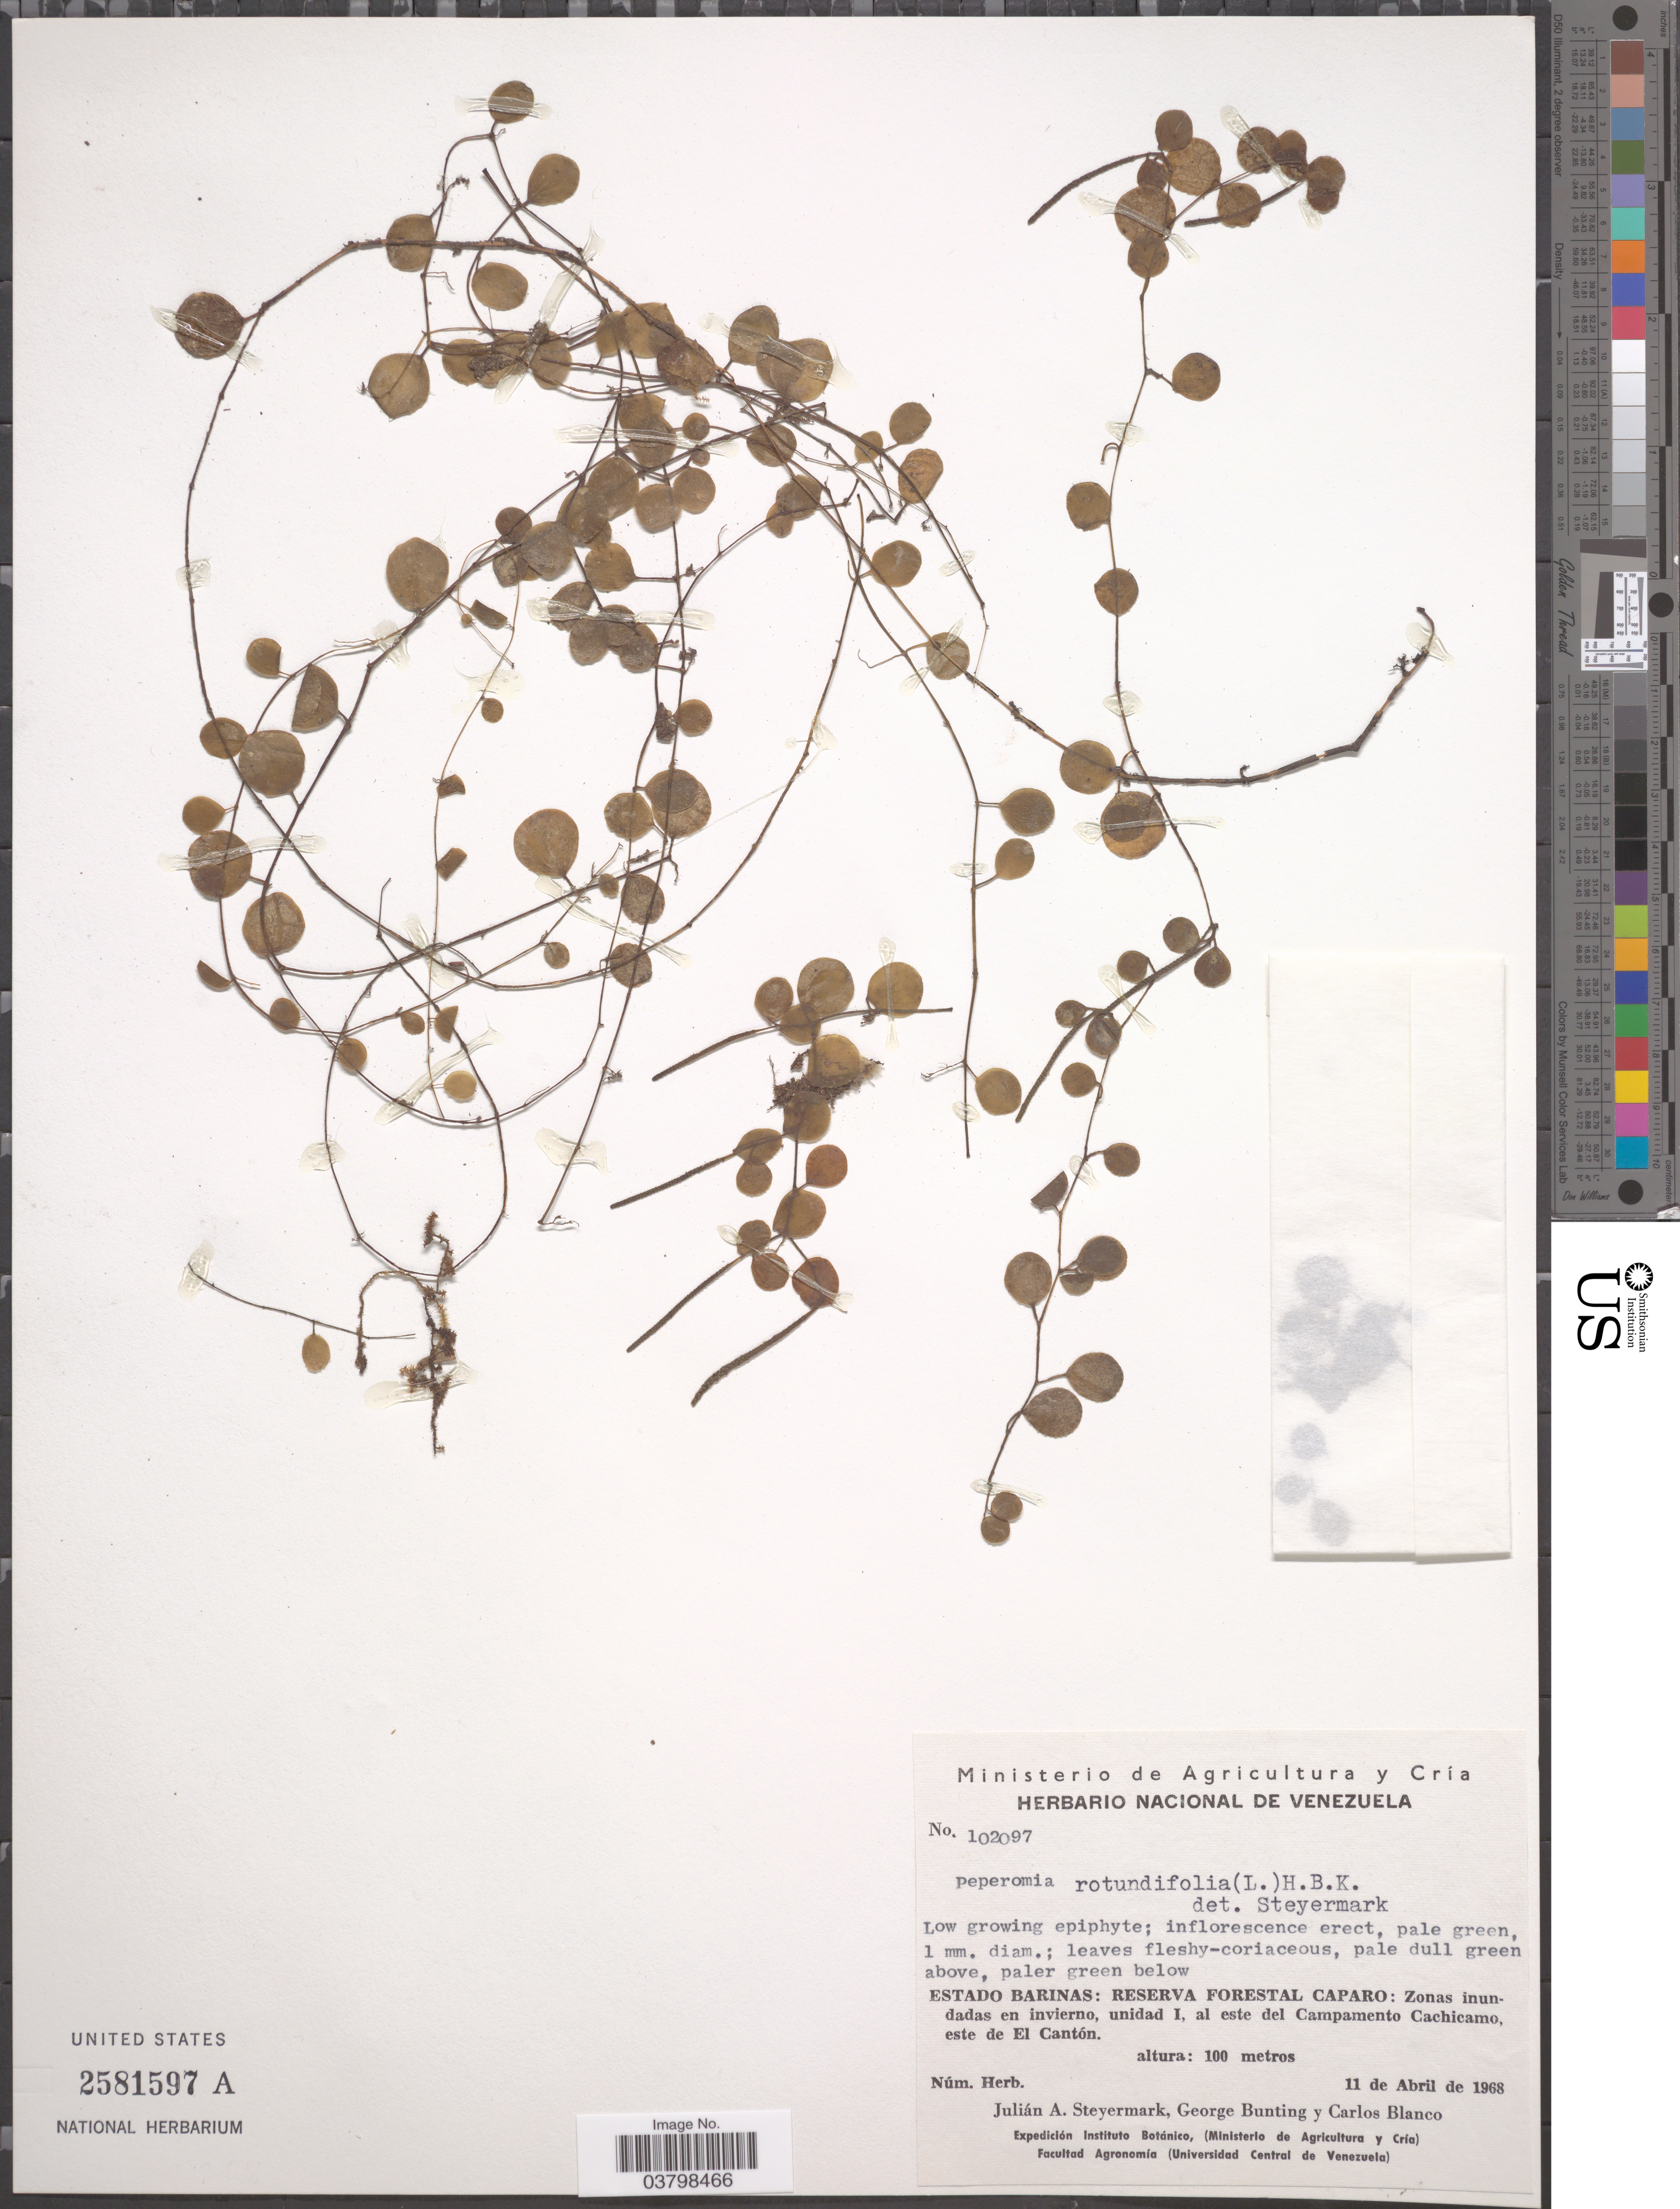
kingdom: Plantae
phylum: Tracheophyta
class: Magnoliopsida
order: Piperales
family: Piperaceae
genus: Peperomia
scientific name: Peperomia rotundifolia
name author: (L.) Kunth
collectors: J. Steyermark, G. S. Bunting & C. Blanco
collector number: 102097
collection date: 1968-04-11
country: Venezuela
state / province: Barinas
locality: Reserva Forestal Caparo: Zonas inundadas en invierno, unidad I, al este del Campamento Cachicamo, este del El Cantón.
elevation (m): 100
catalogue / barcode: US 2581597A